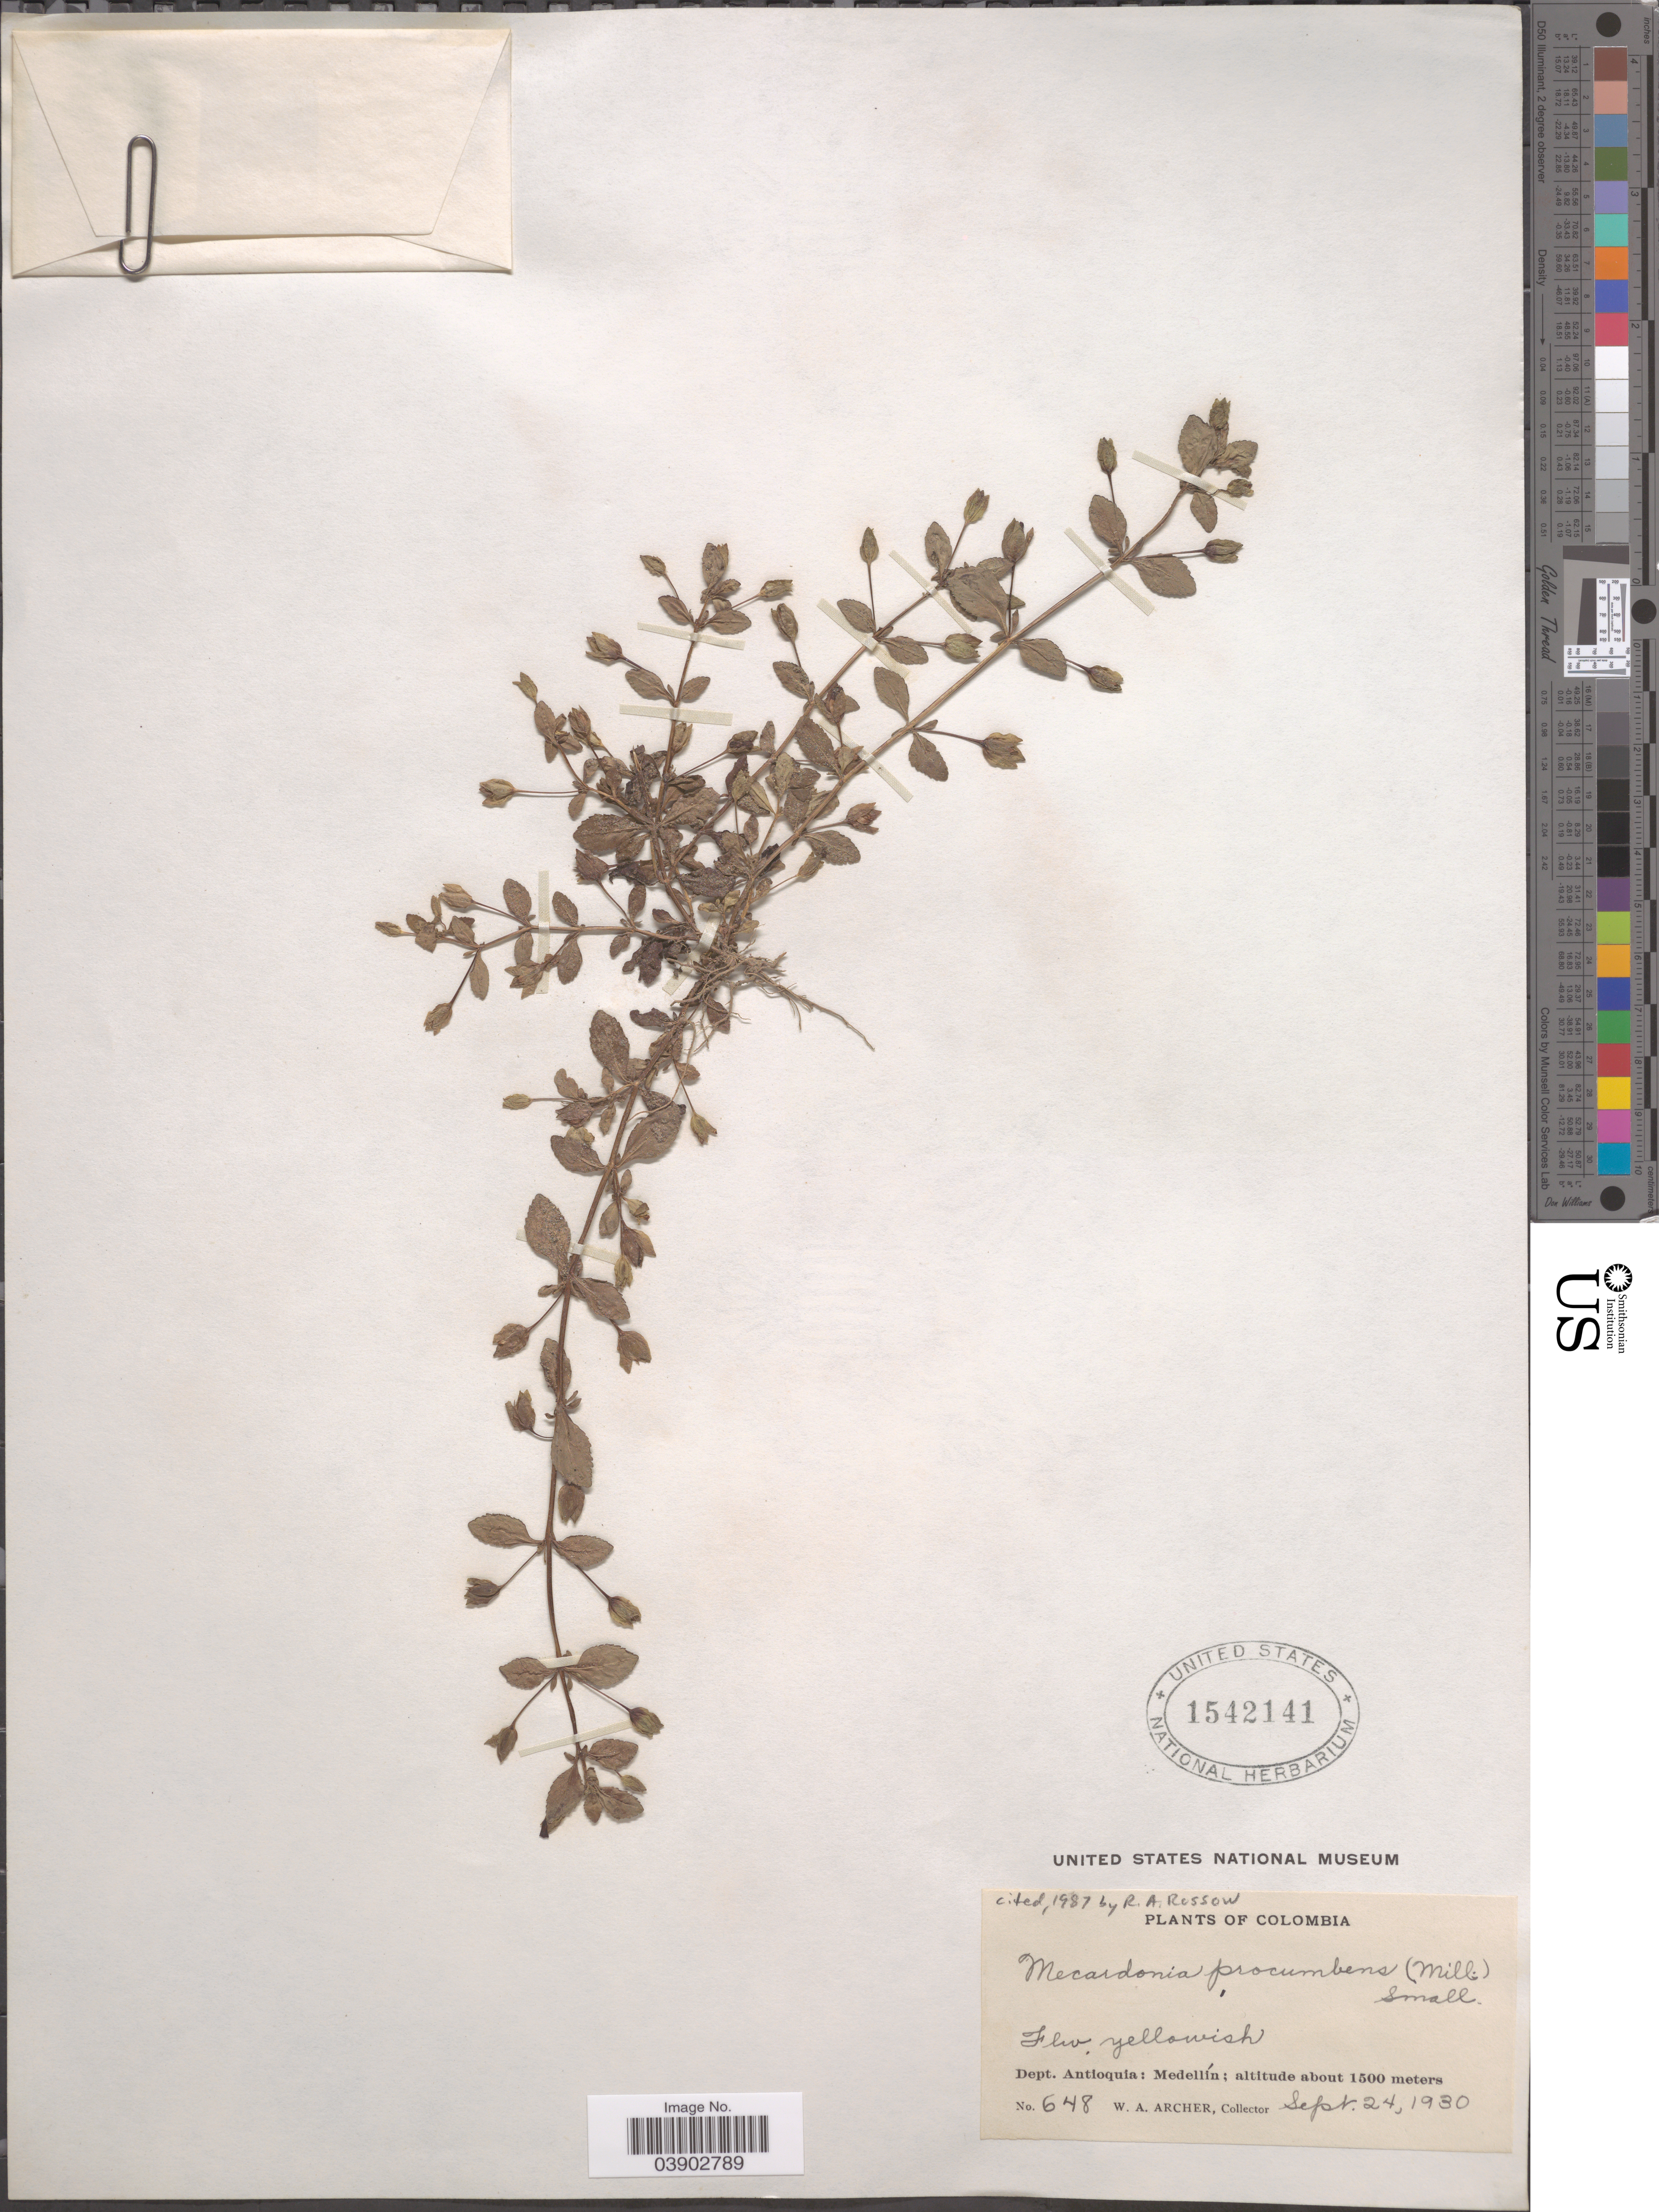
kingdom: Plantae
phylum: Tracheophyta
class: Magnoliopsida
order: Lamiales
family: Plantaginaceae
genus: Mecardonia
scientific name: Mecardonia procumbens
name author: (Mill.) Small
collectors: W. Archer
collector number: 648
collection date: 1930-09-24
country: Colombia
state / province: Antioquia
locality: Dept. Antioquia: Medellín.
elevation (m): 1500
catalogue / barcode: US 1542141